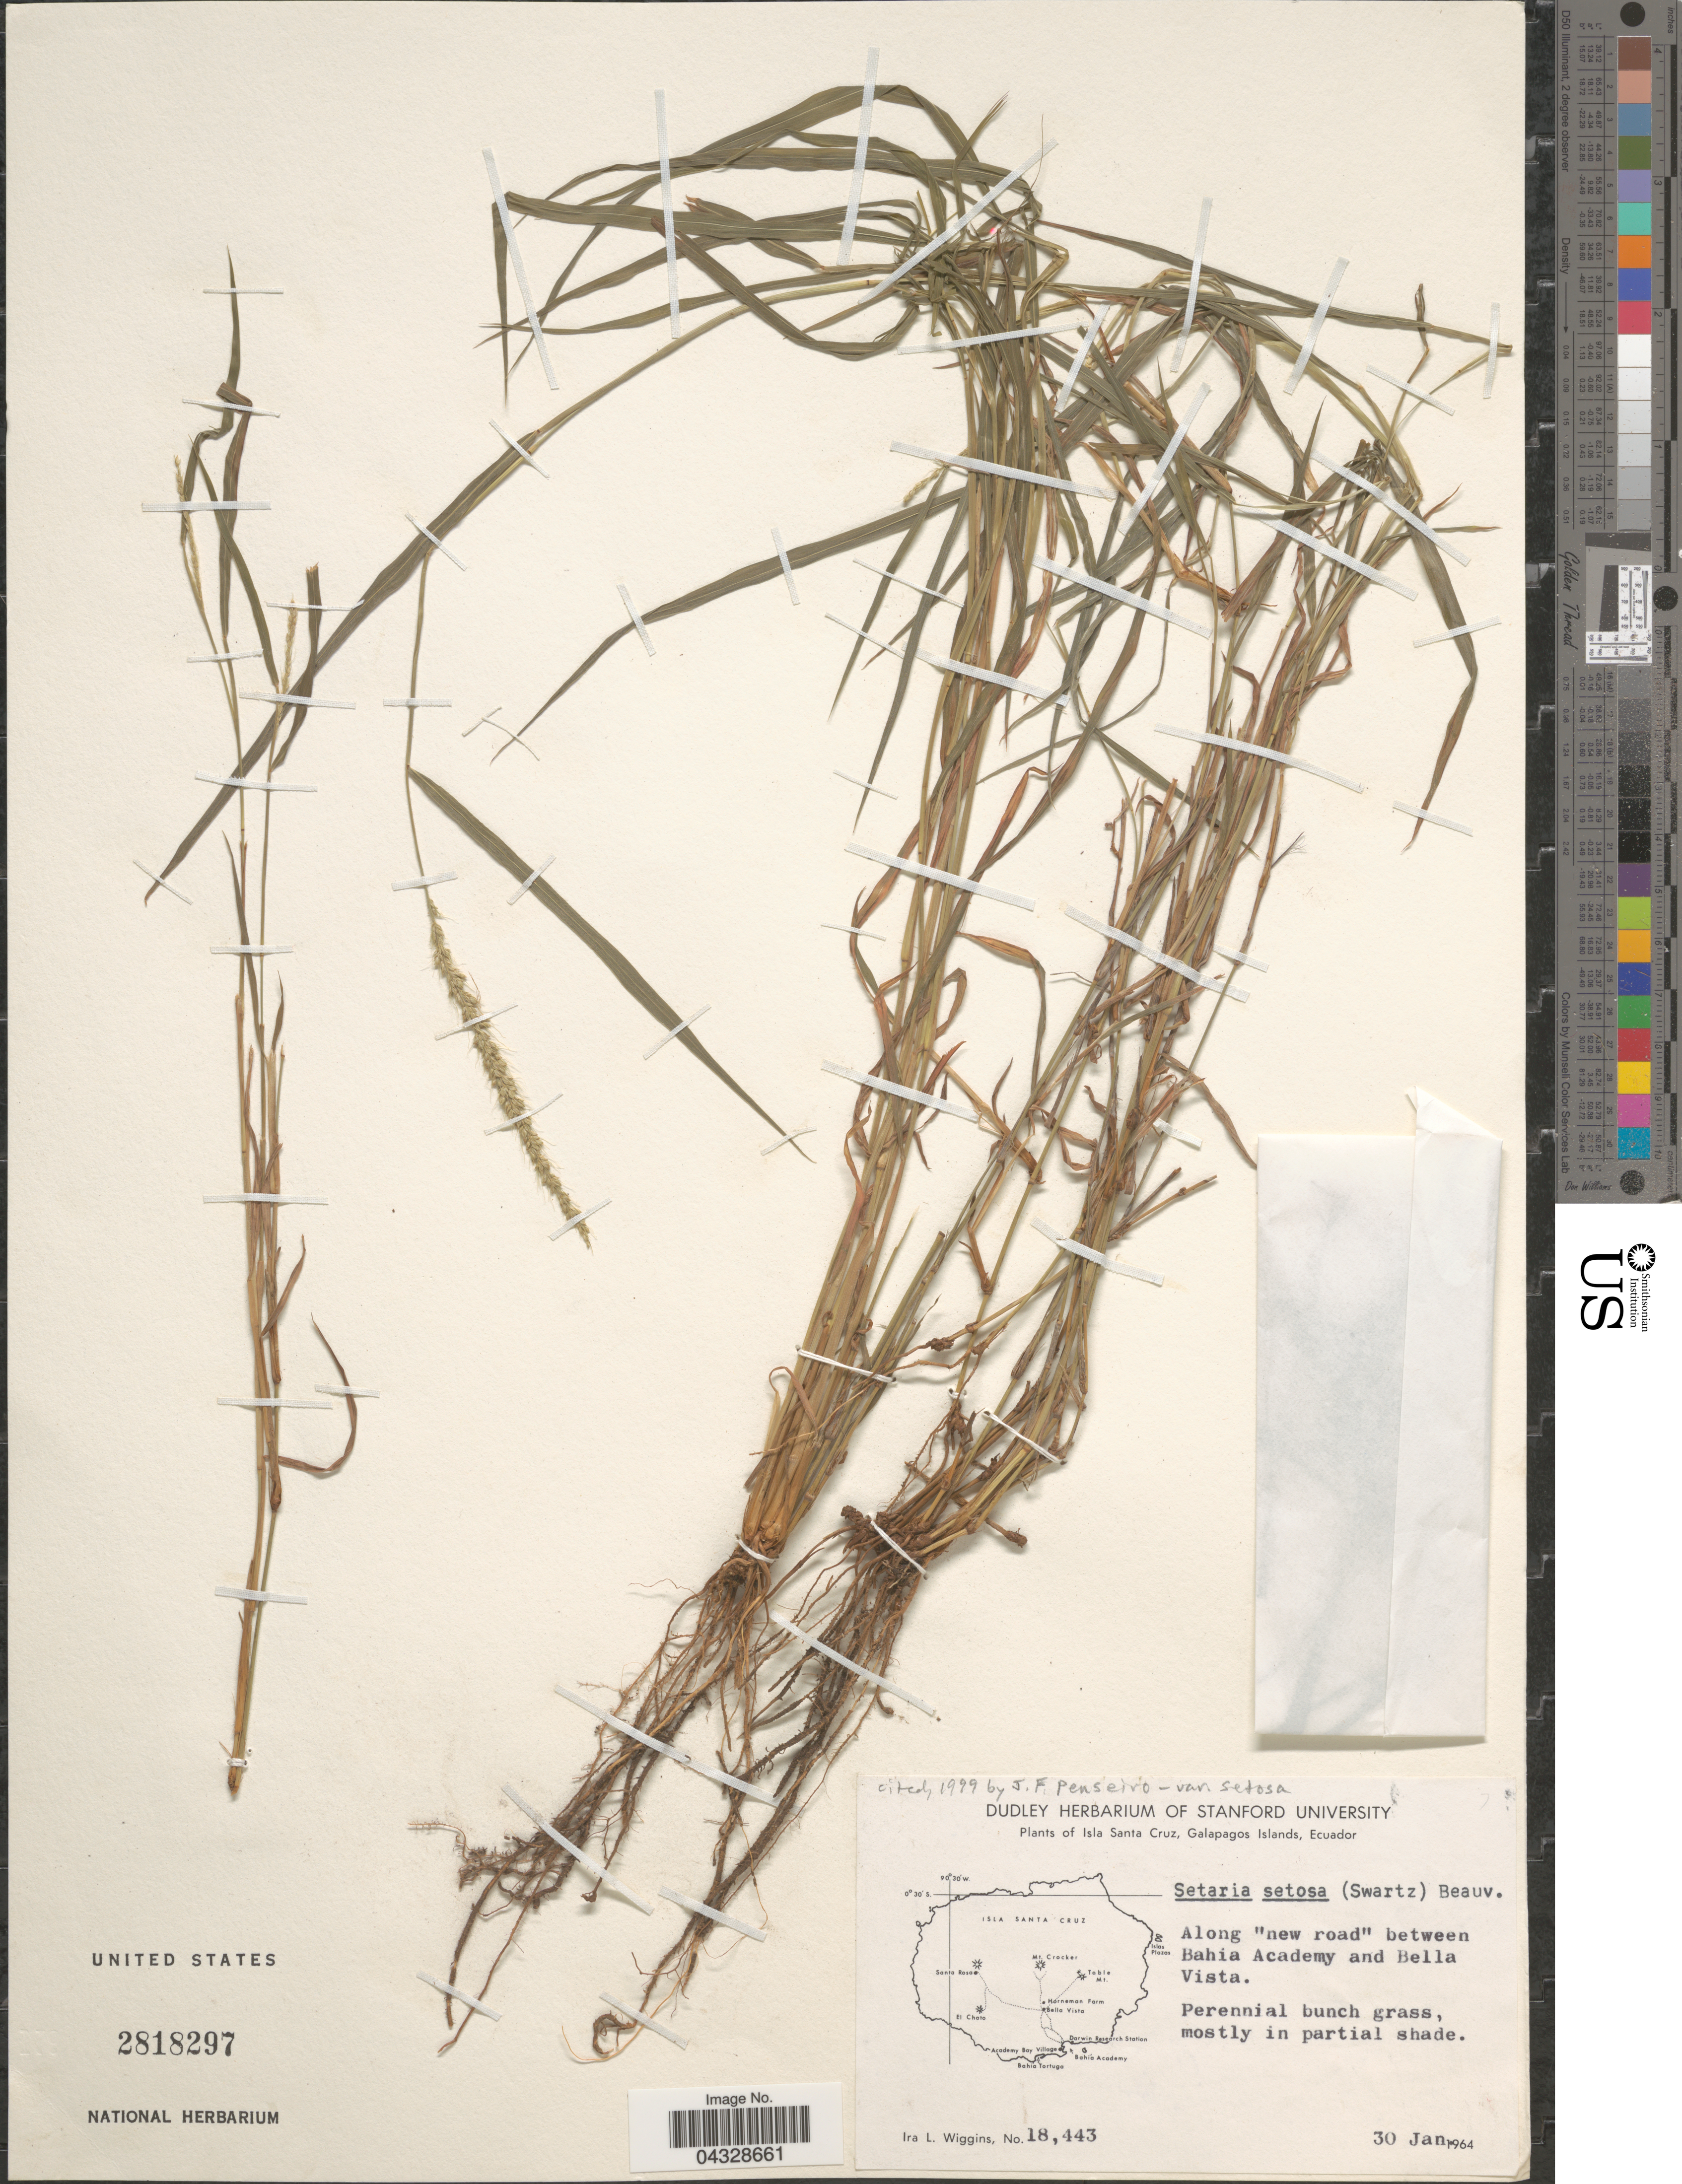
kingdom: Plantae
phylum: Tracheophyta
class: Liliopsida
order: Poales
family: Poaceae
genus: Setaria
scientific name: Setaria setosa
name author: (Sw.) P. Beauv.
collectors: I. L. Wiggins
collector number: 18443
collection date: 1964-01-30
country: Ecuador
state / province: Colón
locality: Isla Santa Cruz, Galapagos Islands. Along "new road" between Bahia Academy and Bella Vista.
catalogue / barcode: US 2818297